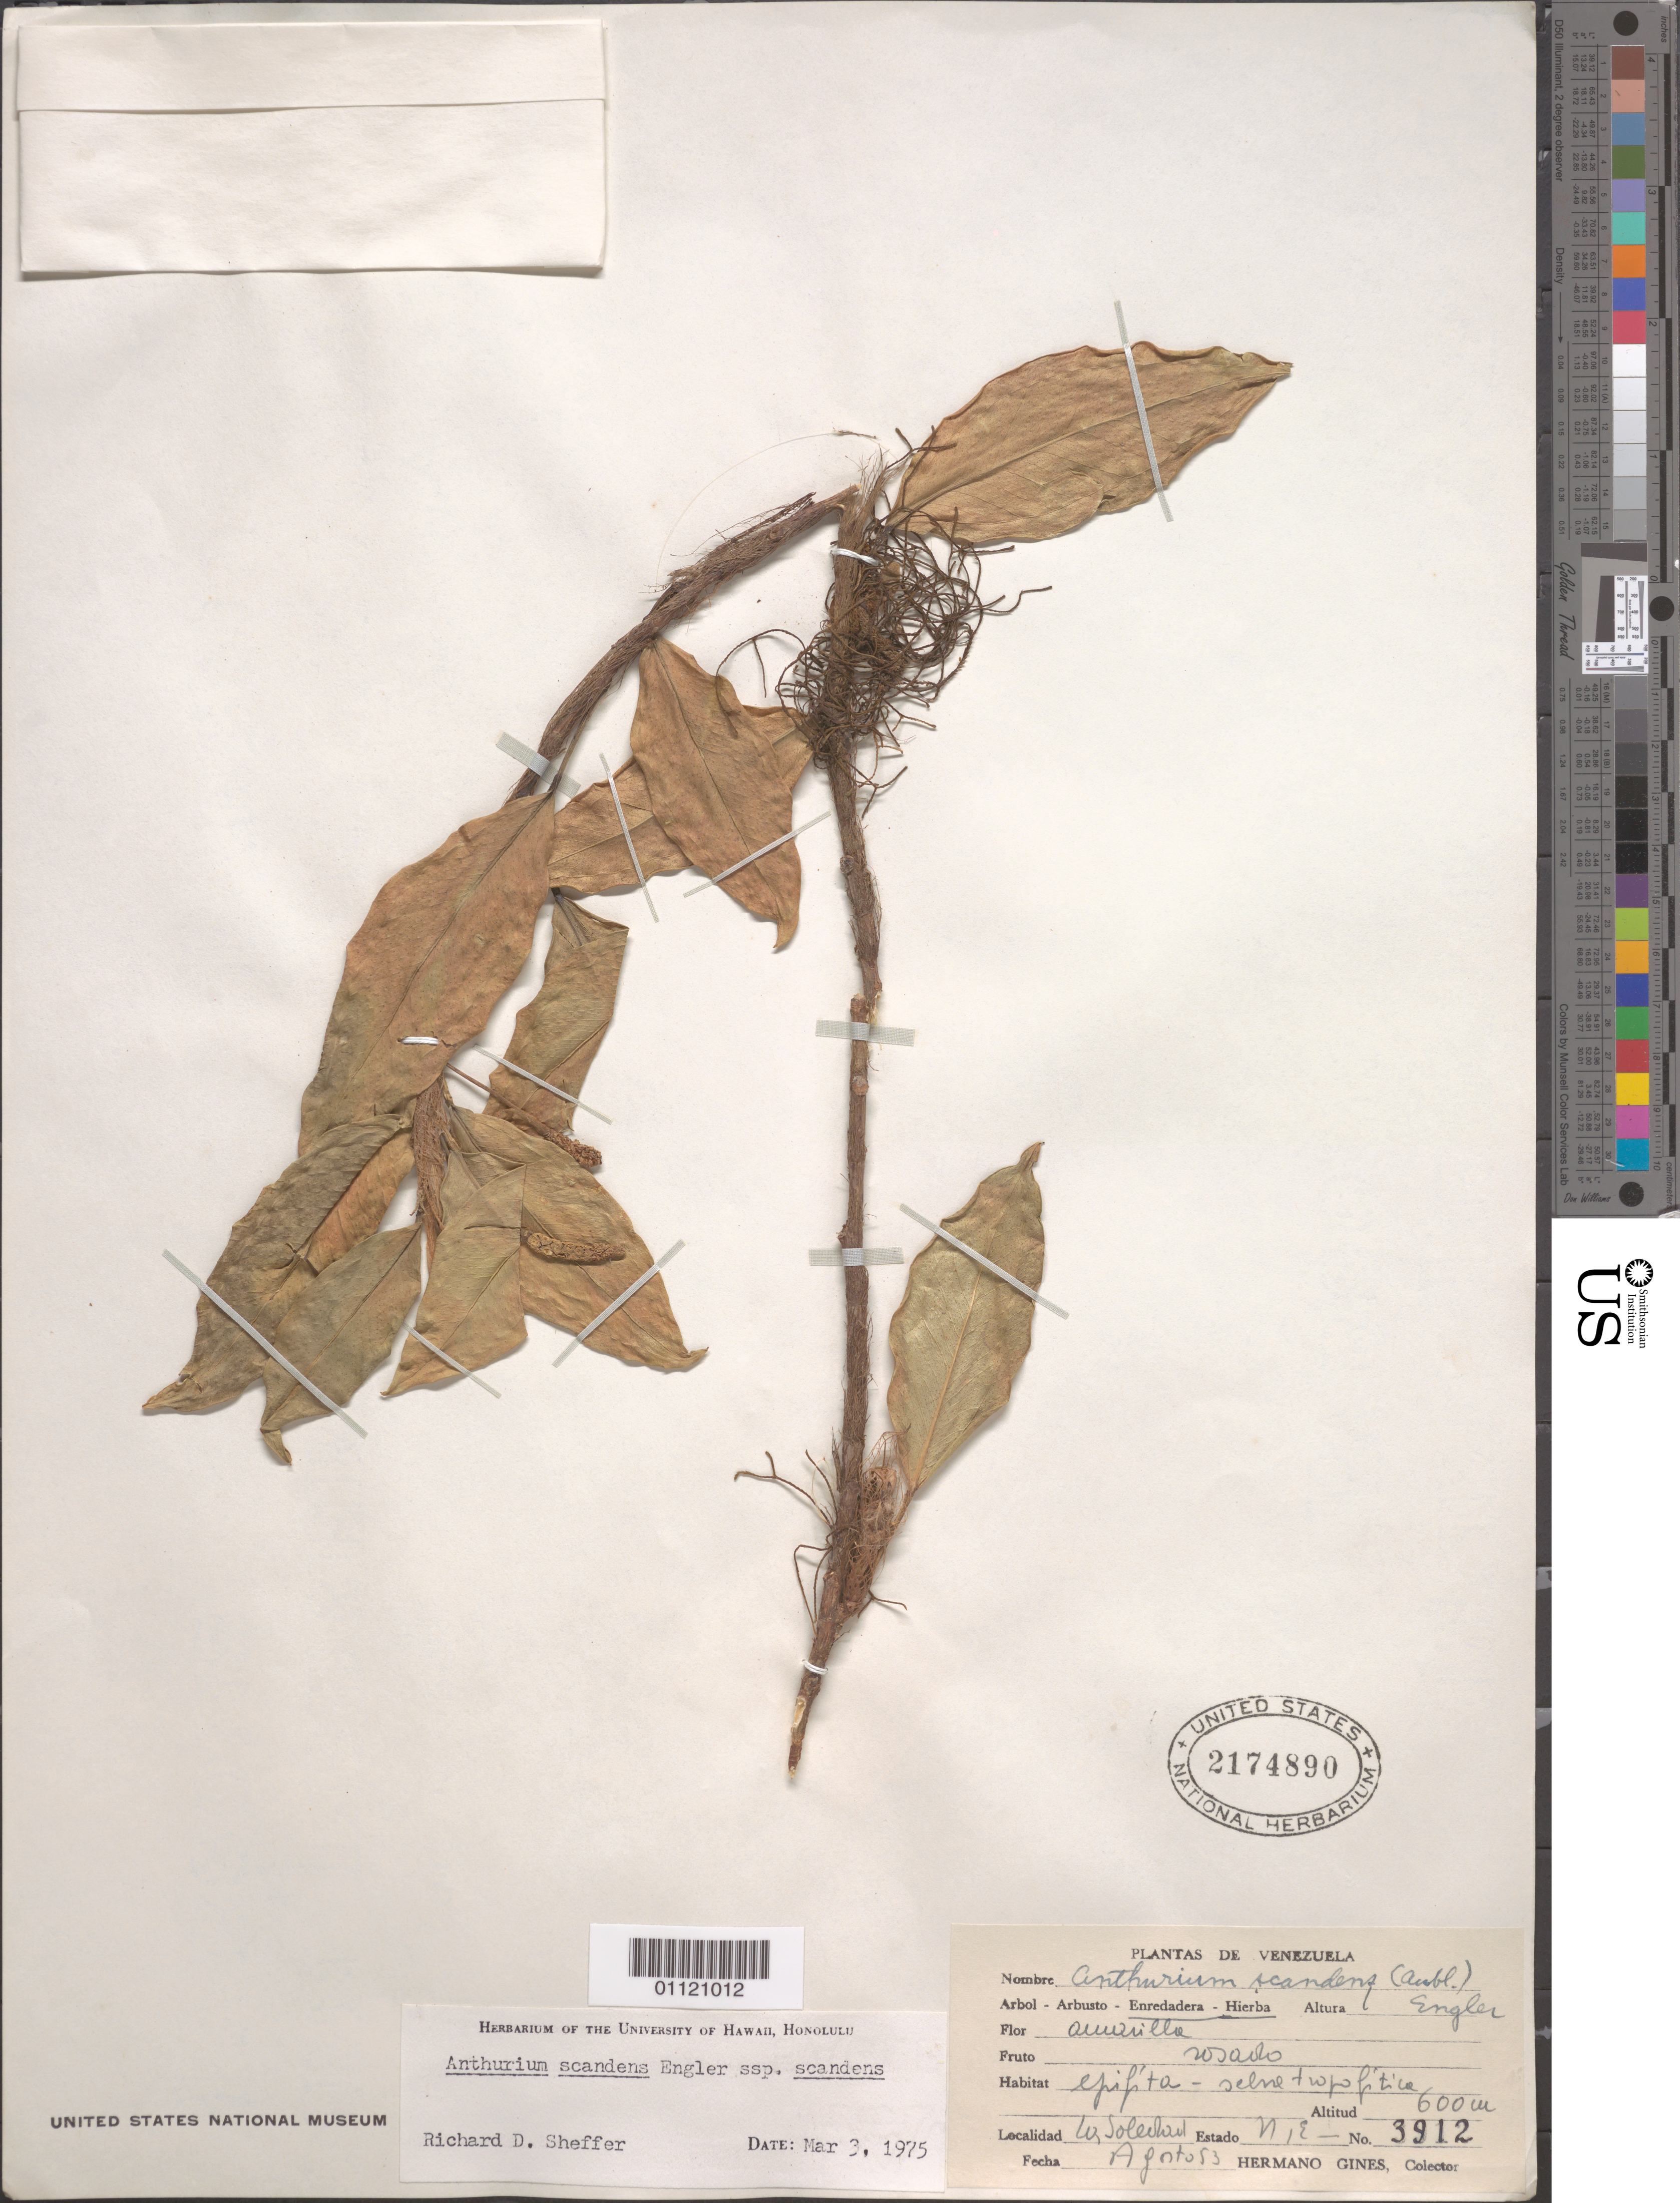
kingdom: Plantae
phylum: Tracheophyta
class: Liliopsida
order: Alismatales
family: Araceae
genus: Anthurium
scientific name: Anthurium scandens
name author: (Aubl.) Engl.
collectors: Bro. Gines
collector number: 3912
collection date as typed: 01 Aug 1953 to 31 Aug 1953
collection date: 1953-08-01/1953-08-31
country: Venezuela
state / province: Nueva Esparta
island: Margarita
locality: La Soledad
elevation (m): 600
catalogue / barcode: US 2174890